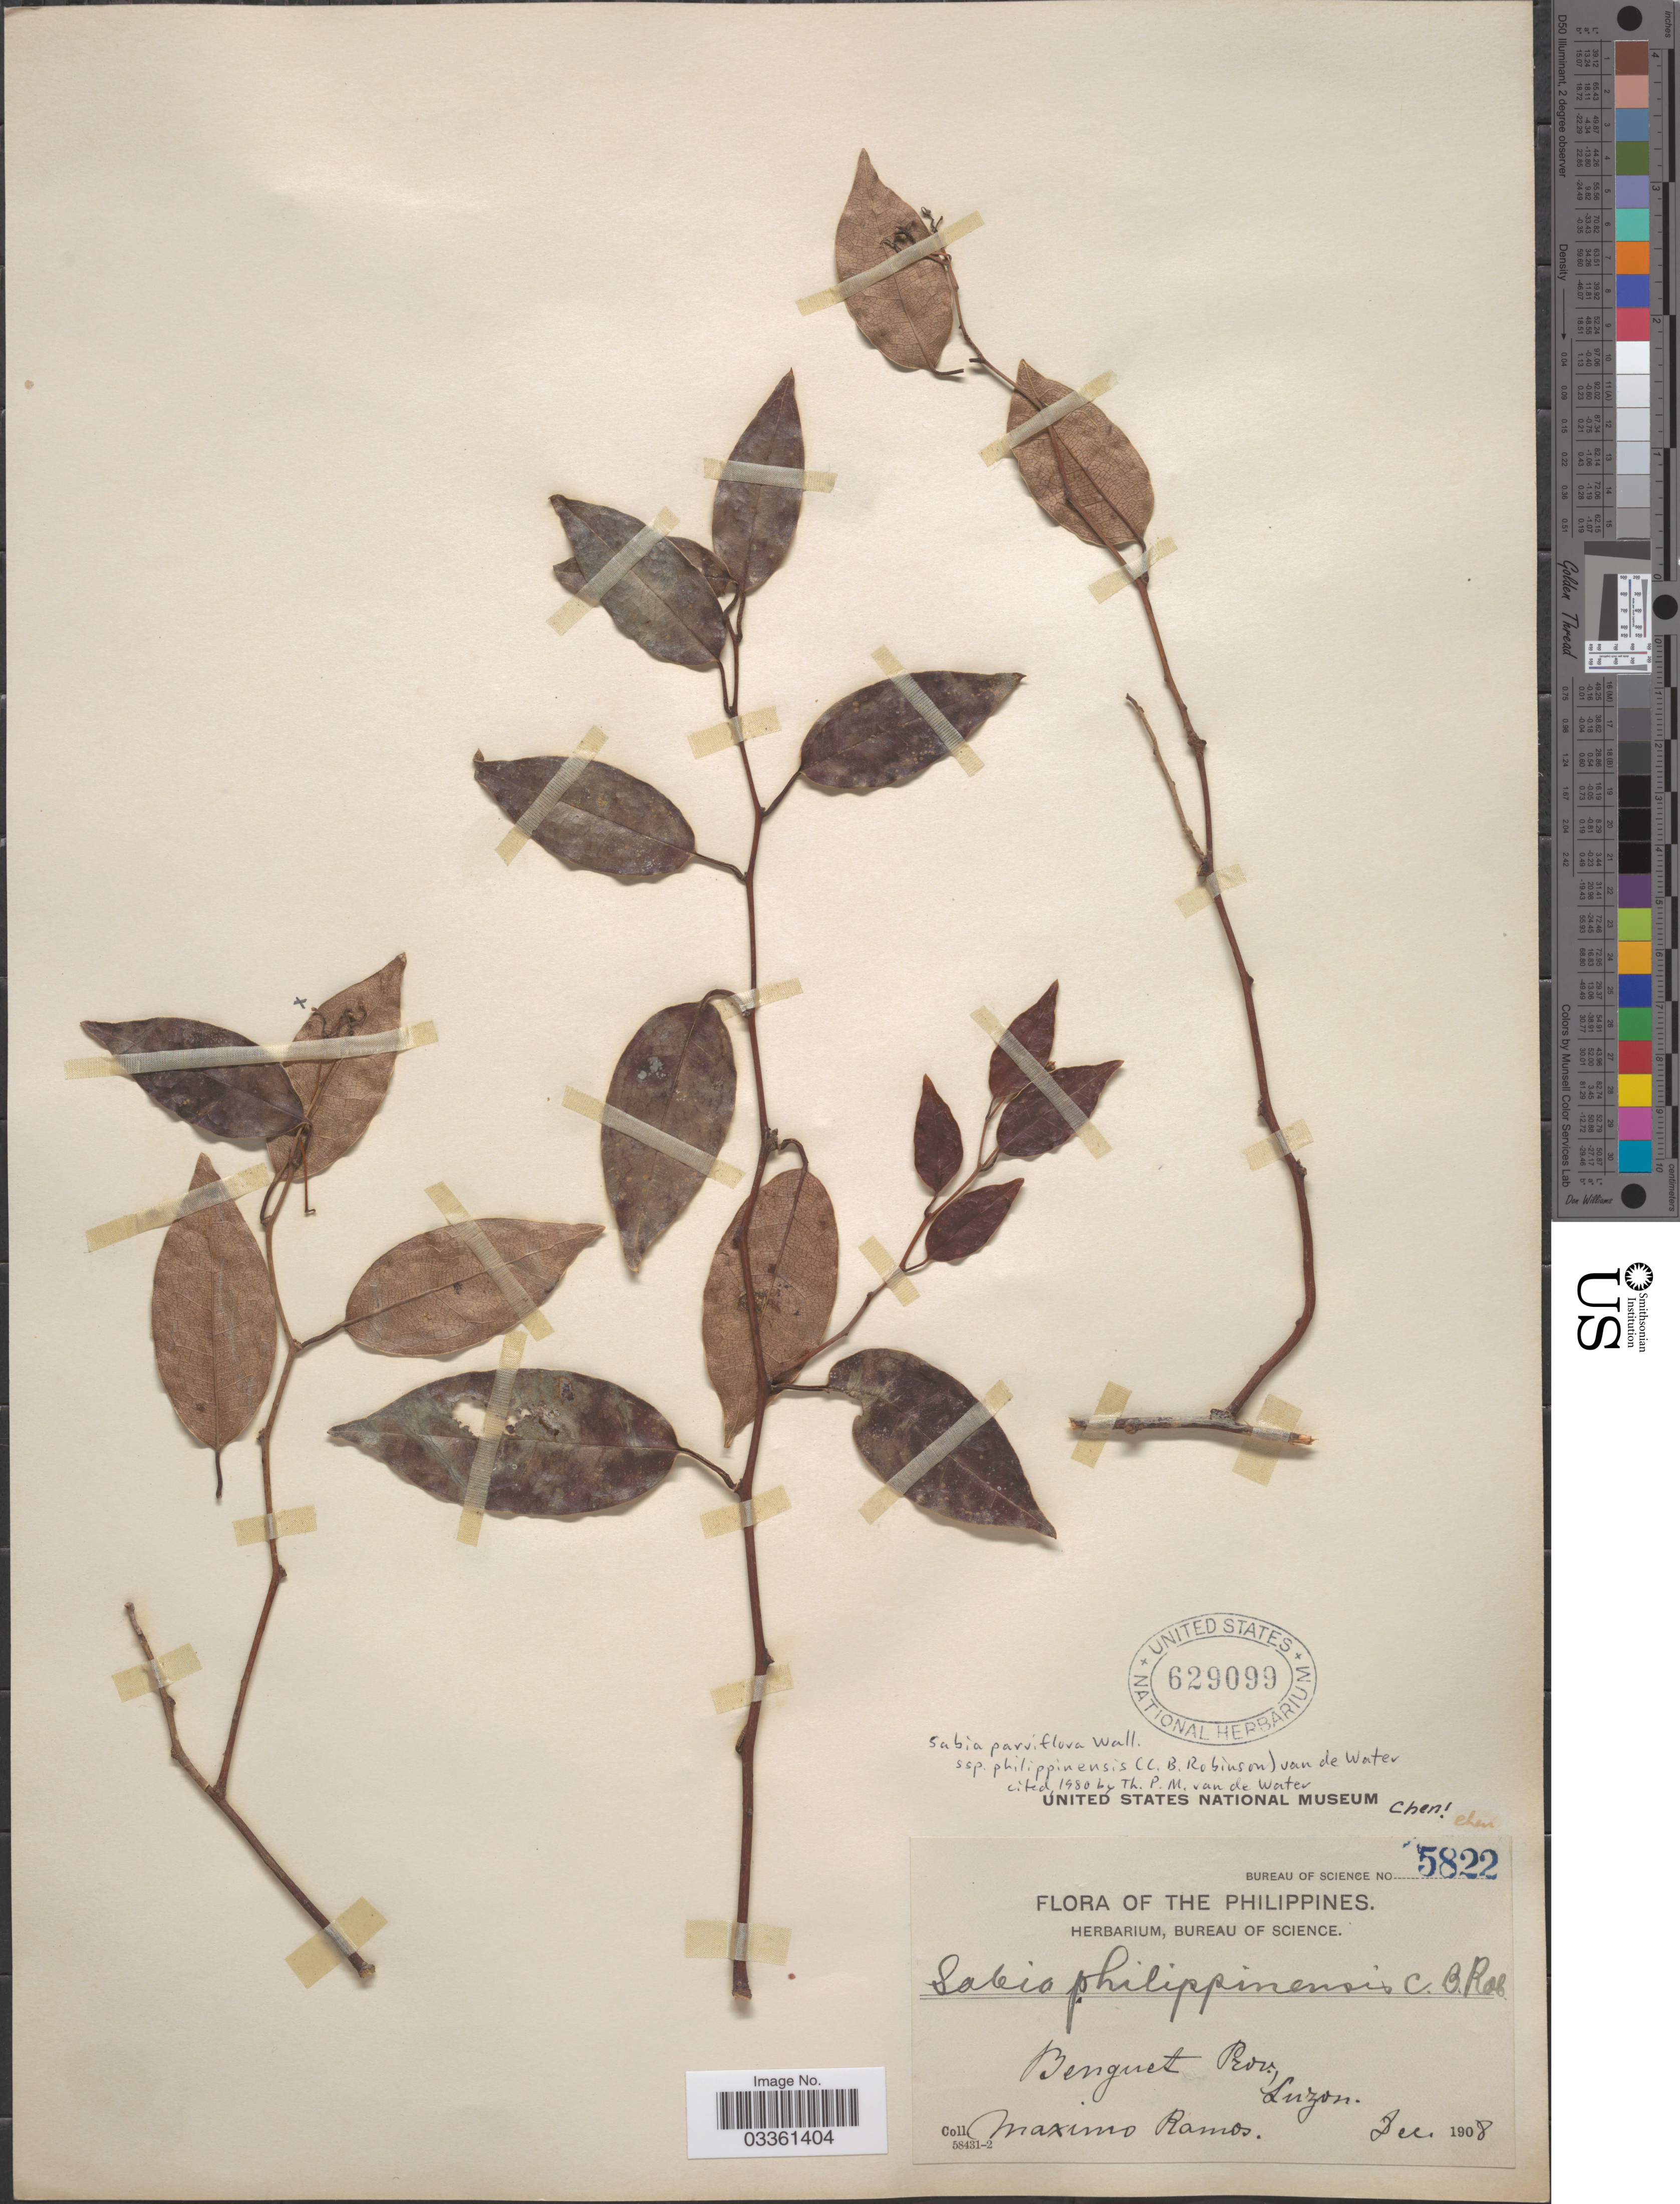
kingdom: Plantae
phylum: Tracheophyta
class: Magnoliopsida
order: Proteales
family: Sabiaceae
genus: Sabia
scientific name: Sabia parviflora subsp. philippinensis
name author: (C.B. Rob.) Water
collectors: M. Ramos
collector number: Bureau of Science 5822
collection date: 1908-12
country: Philippines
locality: Benguet Prov., Luzon.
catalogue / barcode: US 629099